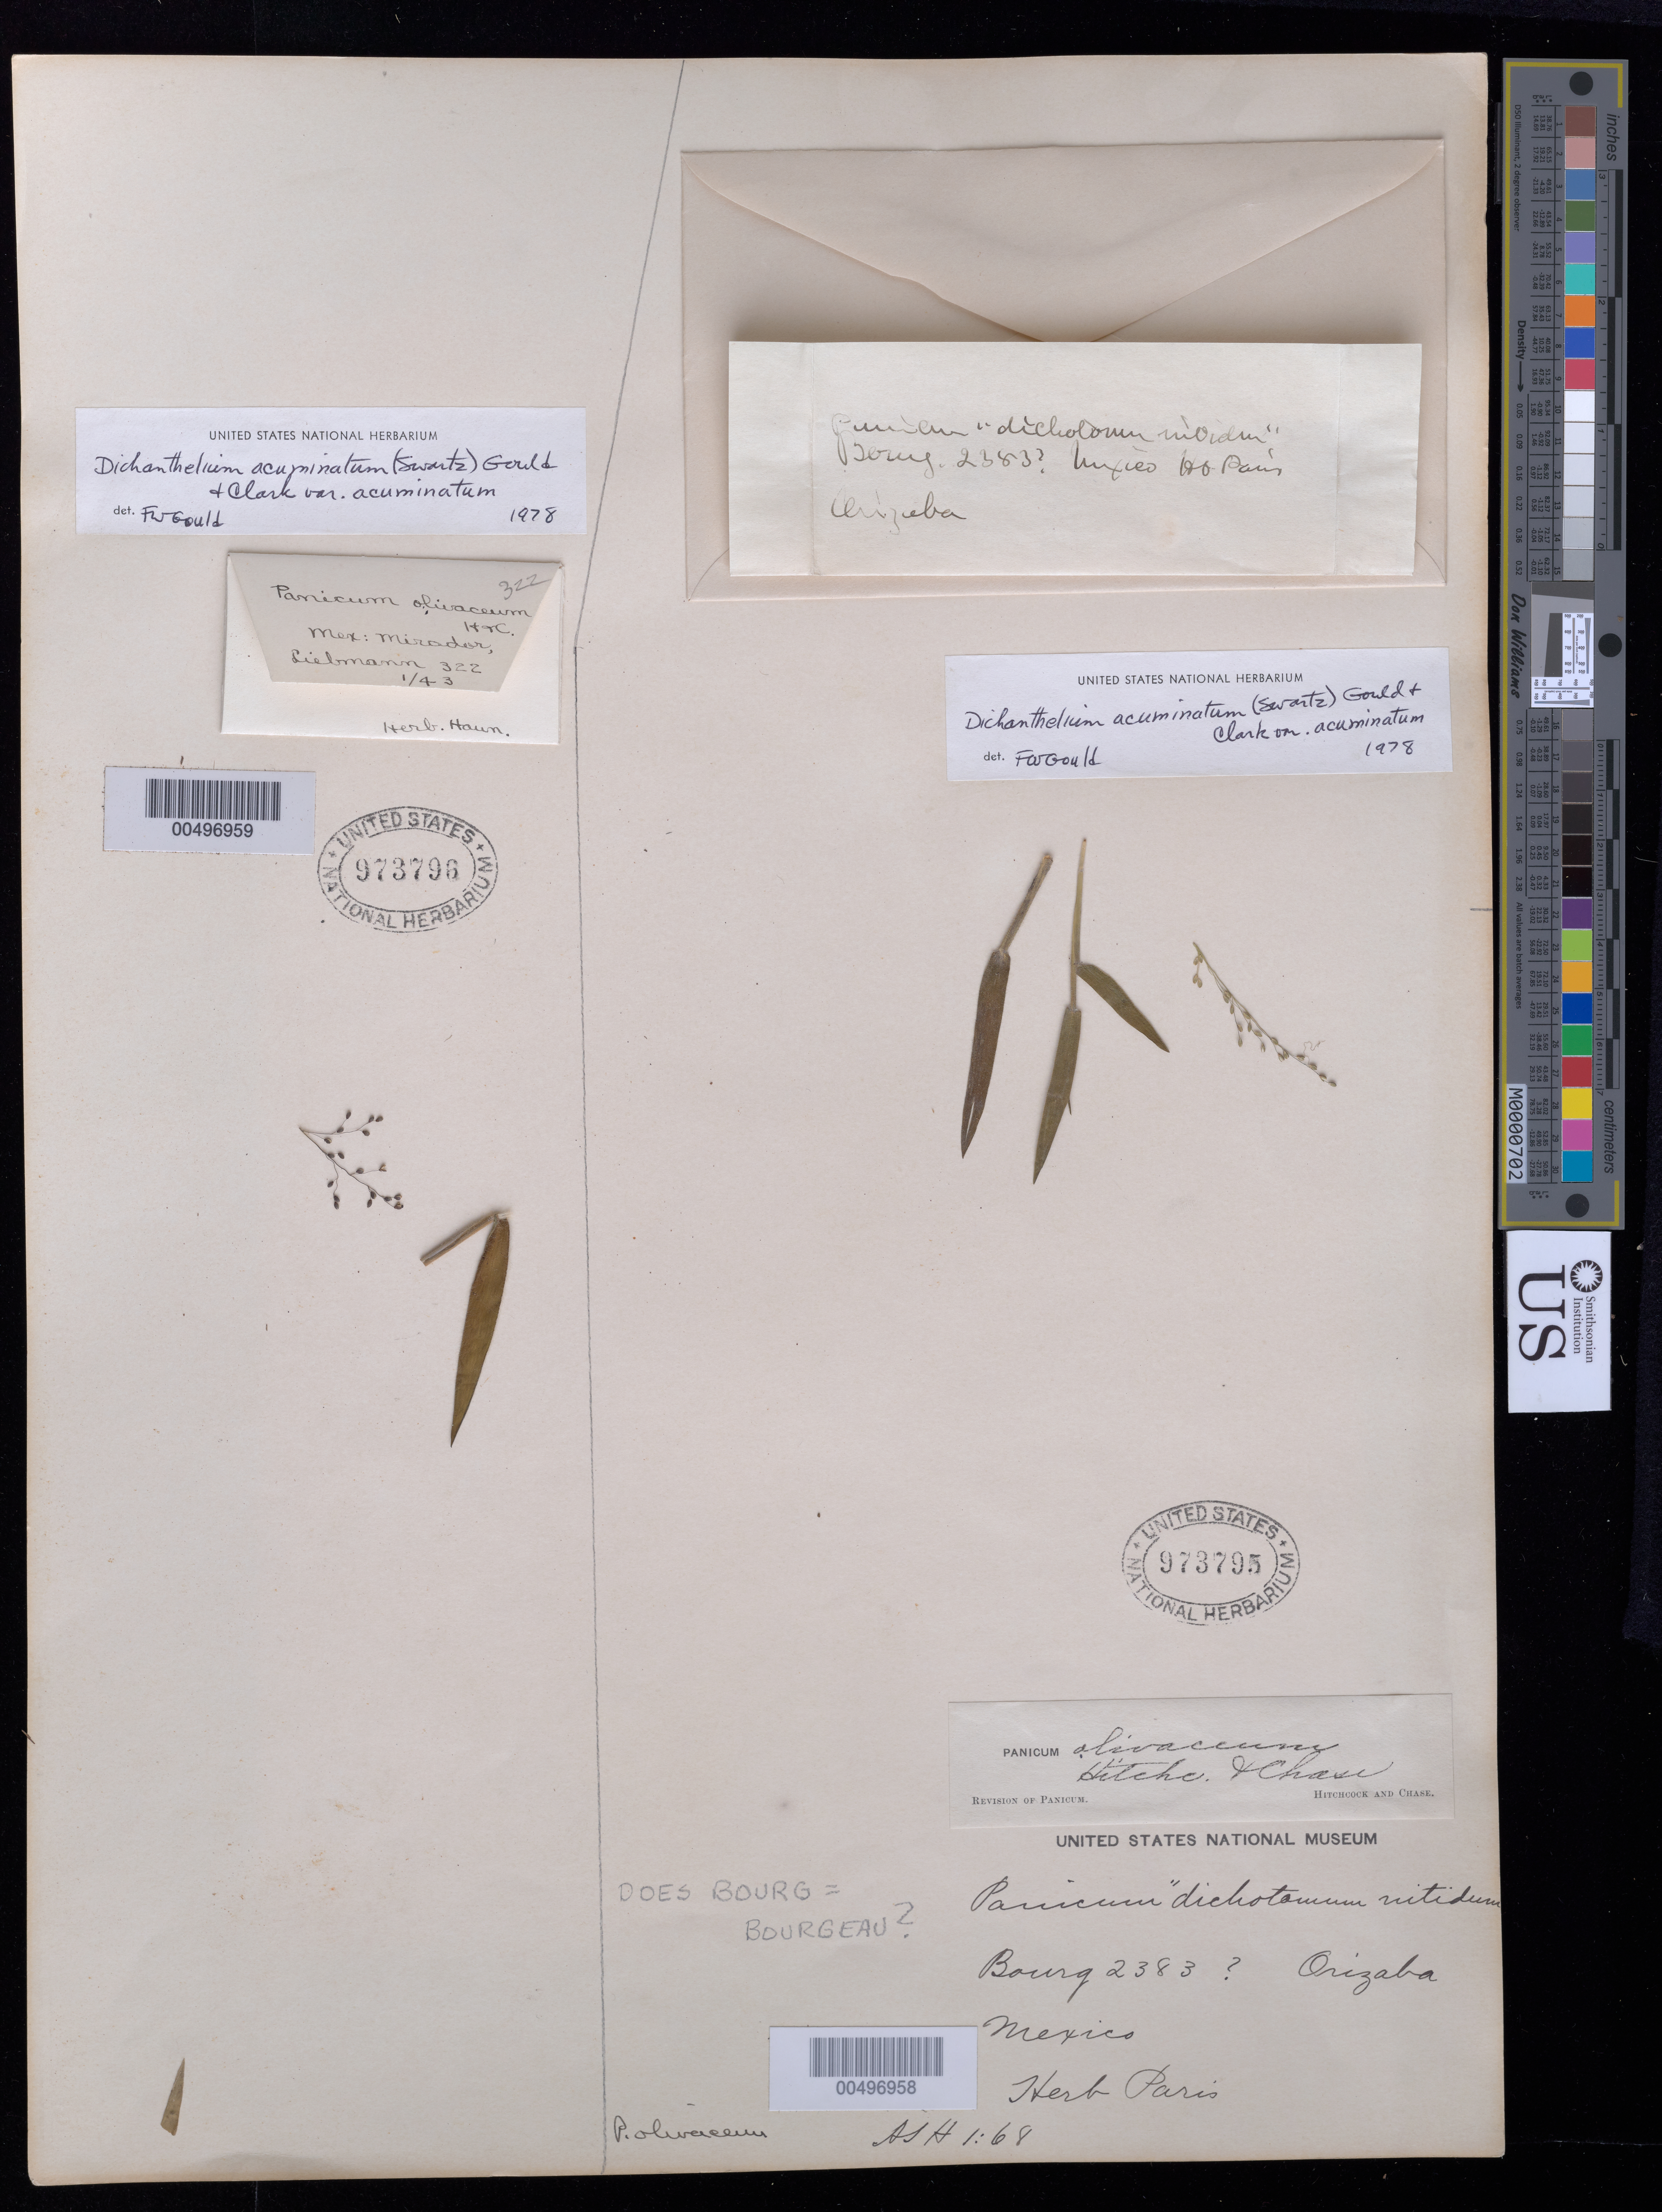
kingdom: Plantae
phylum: Tracheophyta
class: Liliopsida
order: Poales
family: Poaceae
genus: Dichanthelium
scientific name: Dichanthelium acuminatum var. acuminatum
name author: (Sw.) Gould & C.A. Clark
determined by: Gould, F. W.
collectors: E. Bourgeau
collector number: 2383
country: Mexico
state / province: Veracruz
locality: Orizaba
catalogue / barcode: US 973795